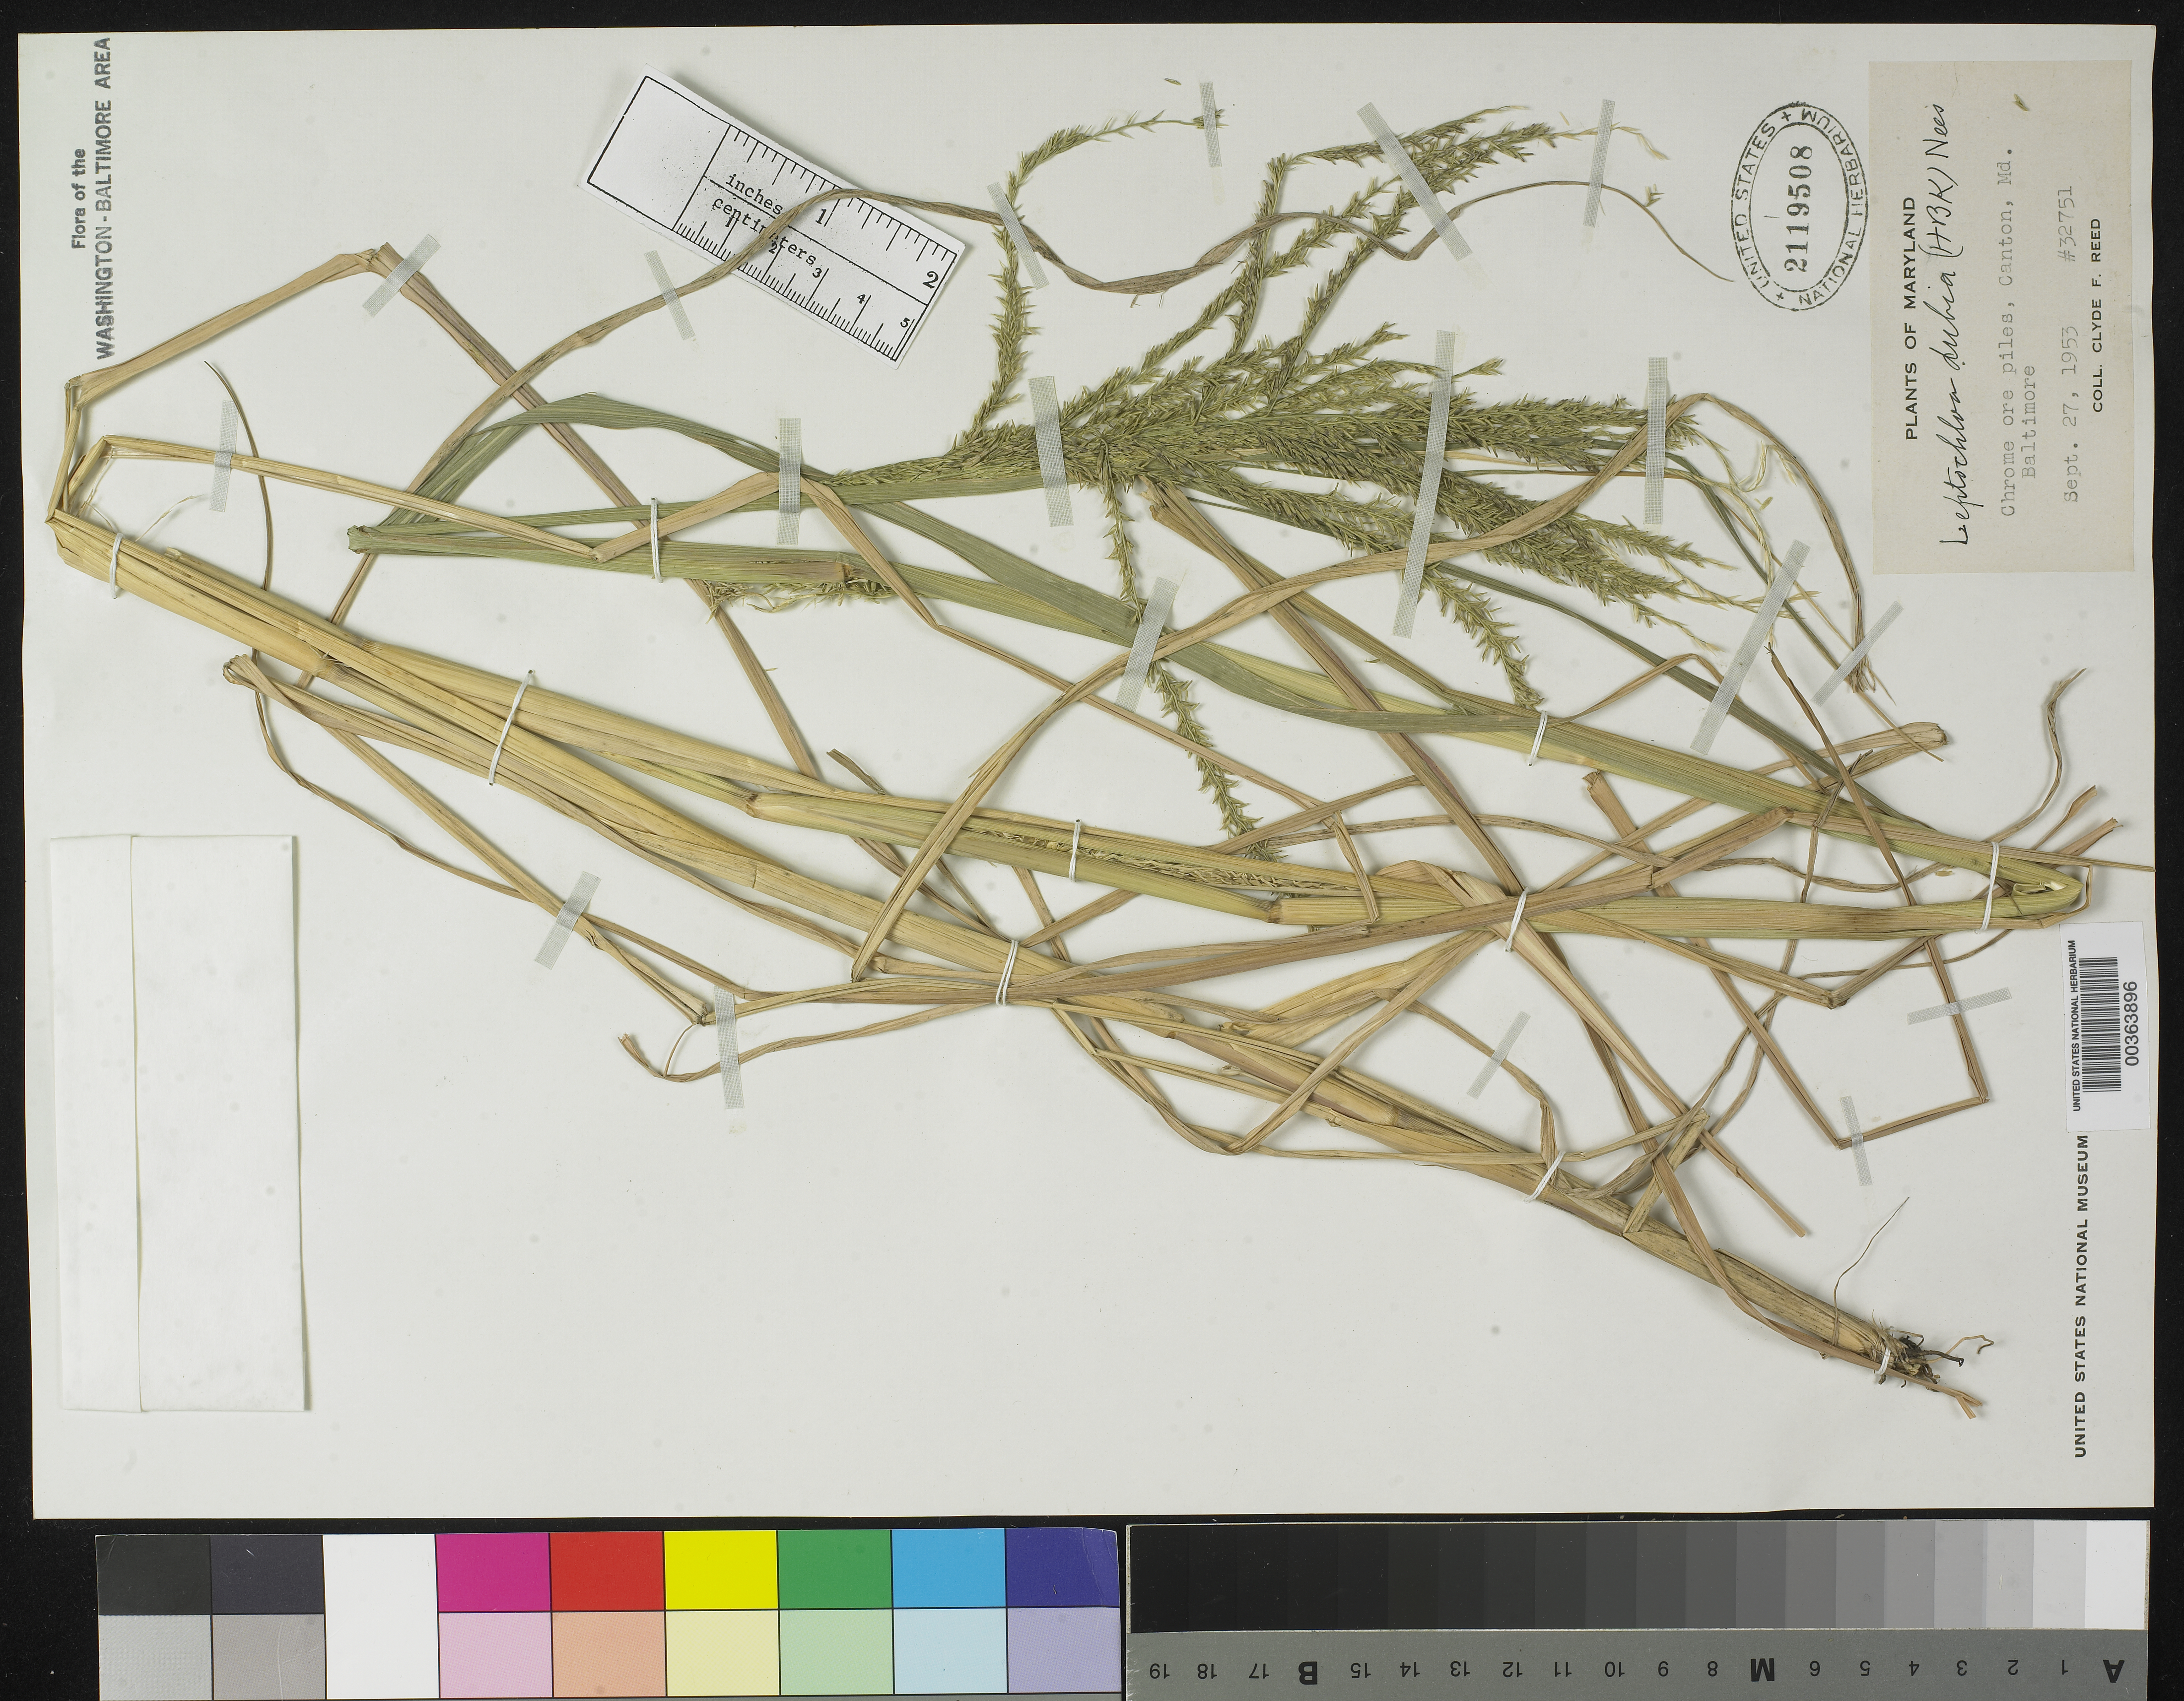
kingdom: Plantae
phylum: Tracheophyta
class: Liliopsida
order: Poales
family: Poaceae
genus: Leptochloa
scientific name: Leptochloa dubia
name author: (Kunth) Nees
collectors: C. F. Reed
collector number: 32751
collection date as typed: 27 Sep 1953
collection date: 1953-09-27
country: United States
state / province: Maryland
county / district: City of Baltimore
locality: Canton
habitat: Chrome ore piles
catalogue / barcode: US 2119508